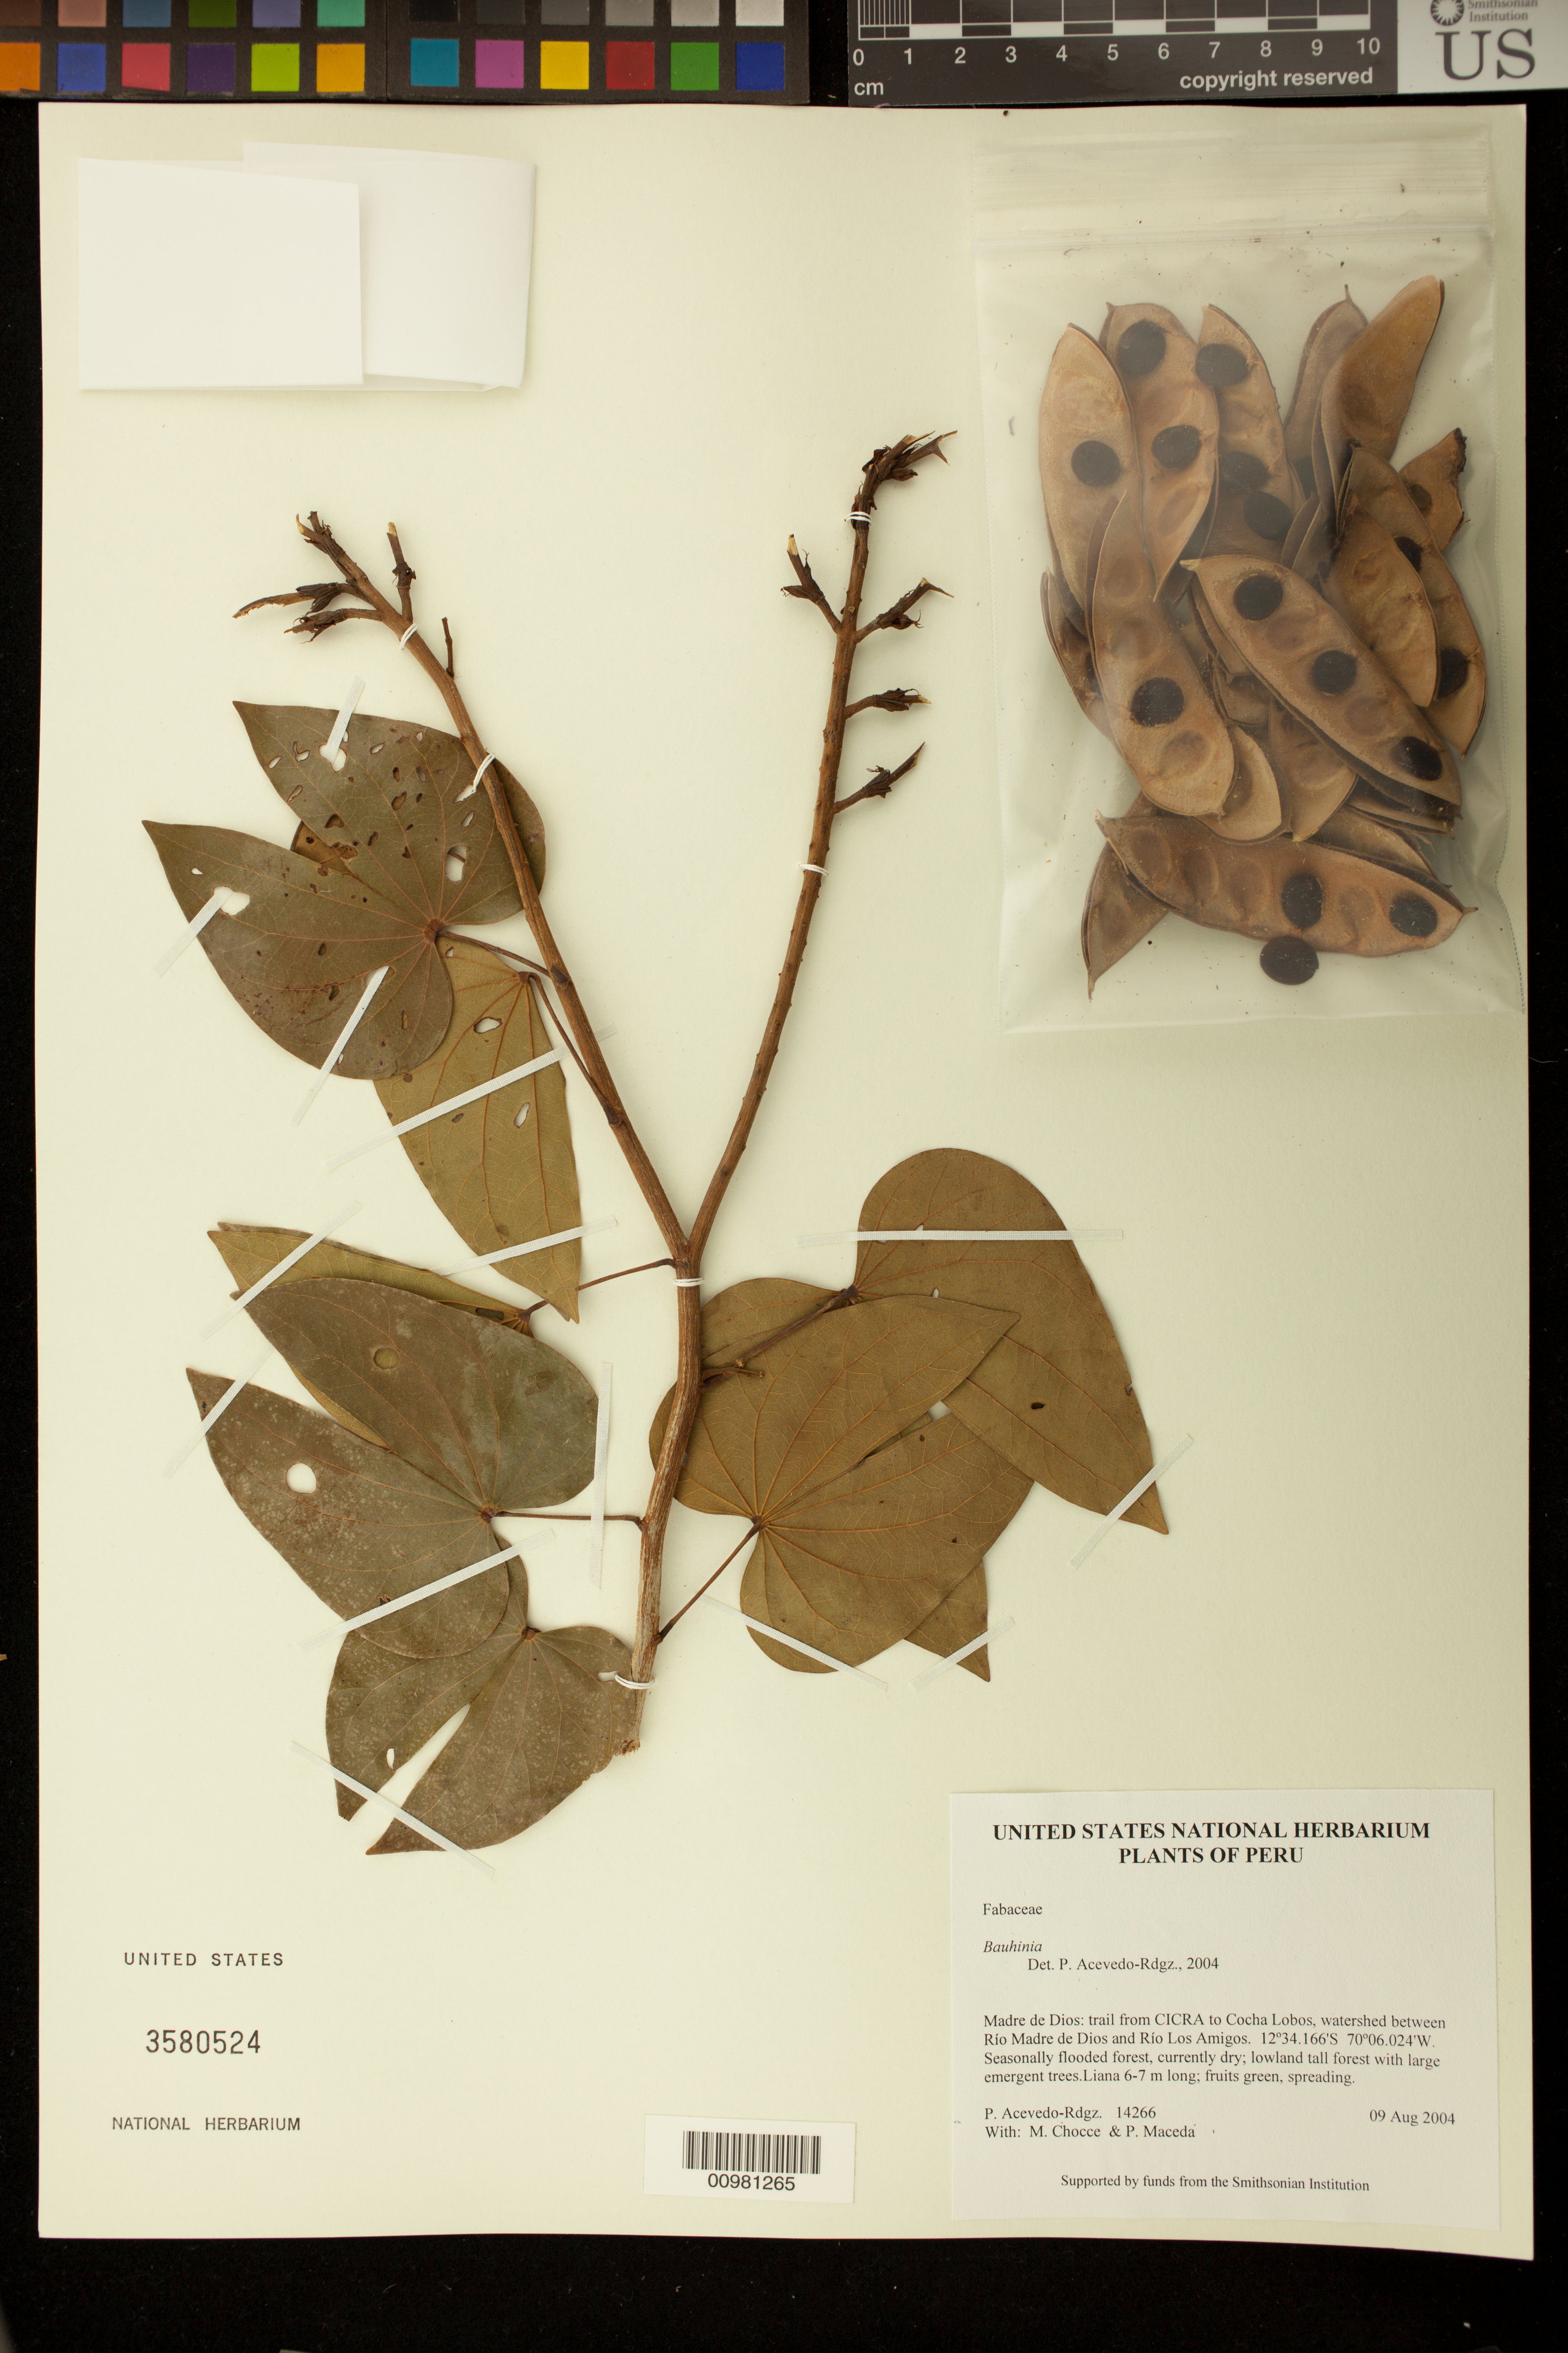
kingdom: Plantae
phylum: Tracheophyta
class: Magnoliopsida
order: Fabales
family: Fabaceae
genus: Schnella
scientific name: Schnella uleana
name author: (Harms) Wunderlin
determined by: Strong, M. T., (US), Smithsonian Institution - National Museum of Natural History (UNITED STATES)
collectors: P. Acevedo-Rodr., M. Chocce & P. Maceda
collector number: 14266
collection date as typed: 09 Aug 2004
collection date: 2004-08-09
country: Peru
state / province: Madre de Dios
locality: Madre de Dios: trail from CICRA to Cocha Lobos, watershed between Río Madre de Dios and Río Los Amigos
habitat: Seasonally flooded forest, currently dry; lowland tall forest with large emergent trees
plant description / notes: US, NY, MO, K, F, B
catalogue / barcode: US 3580524